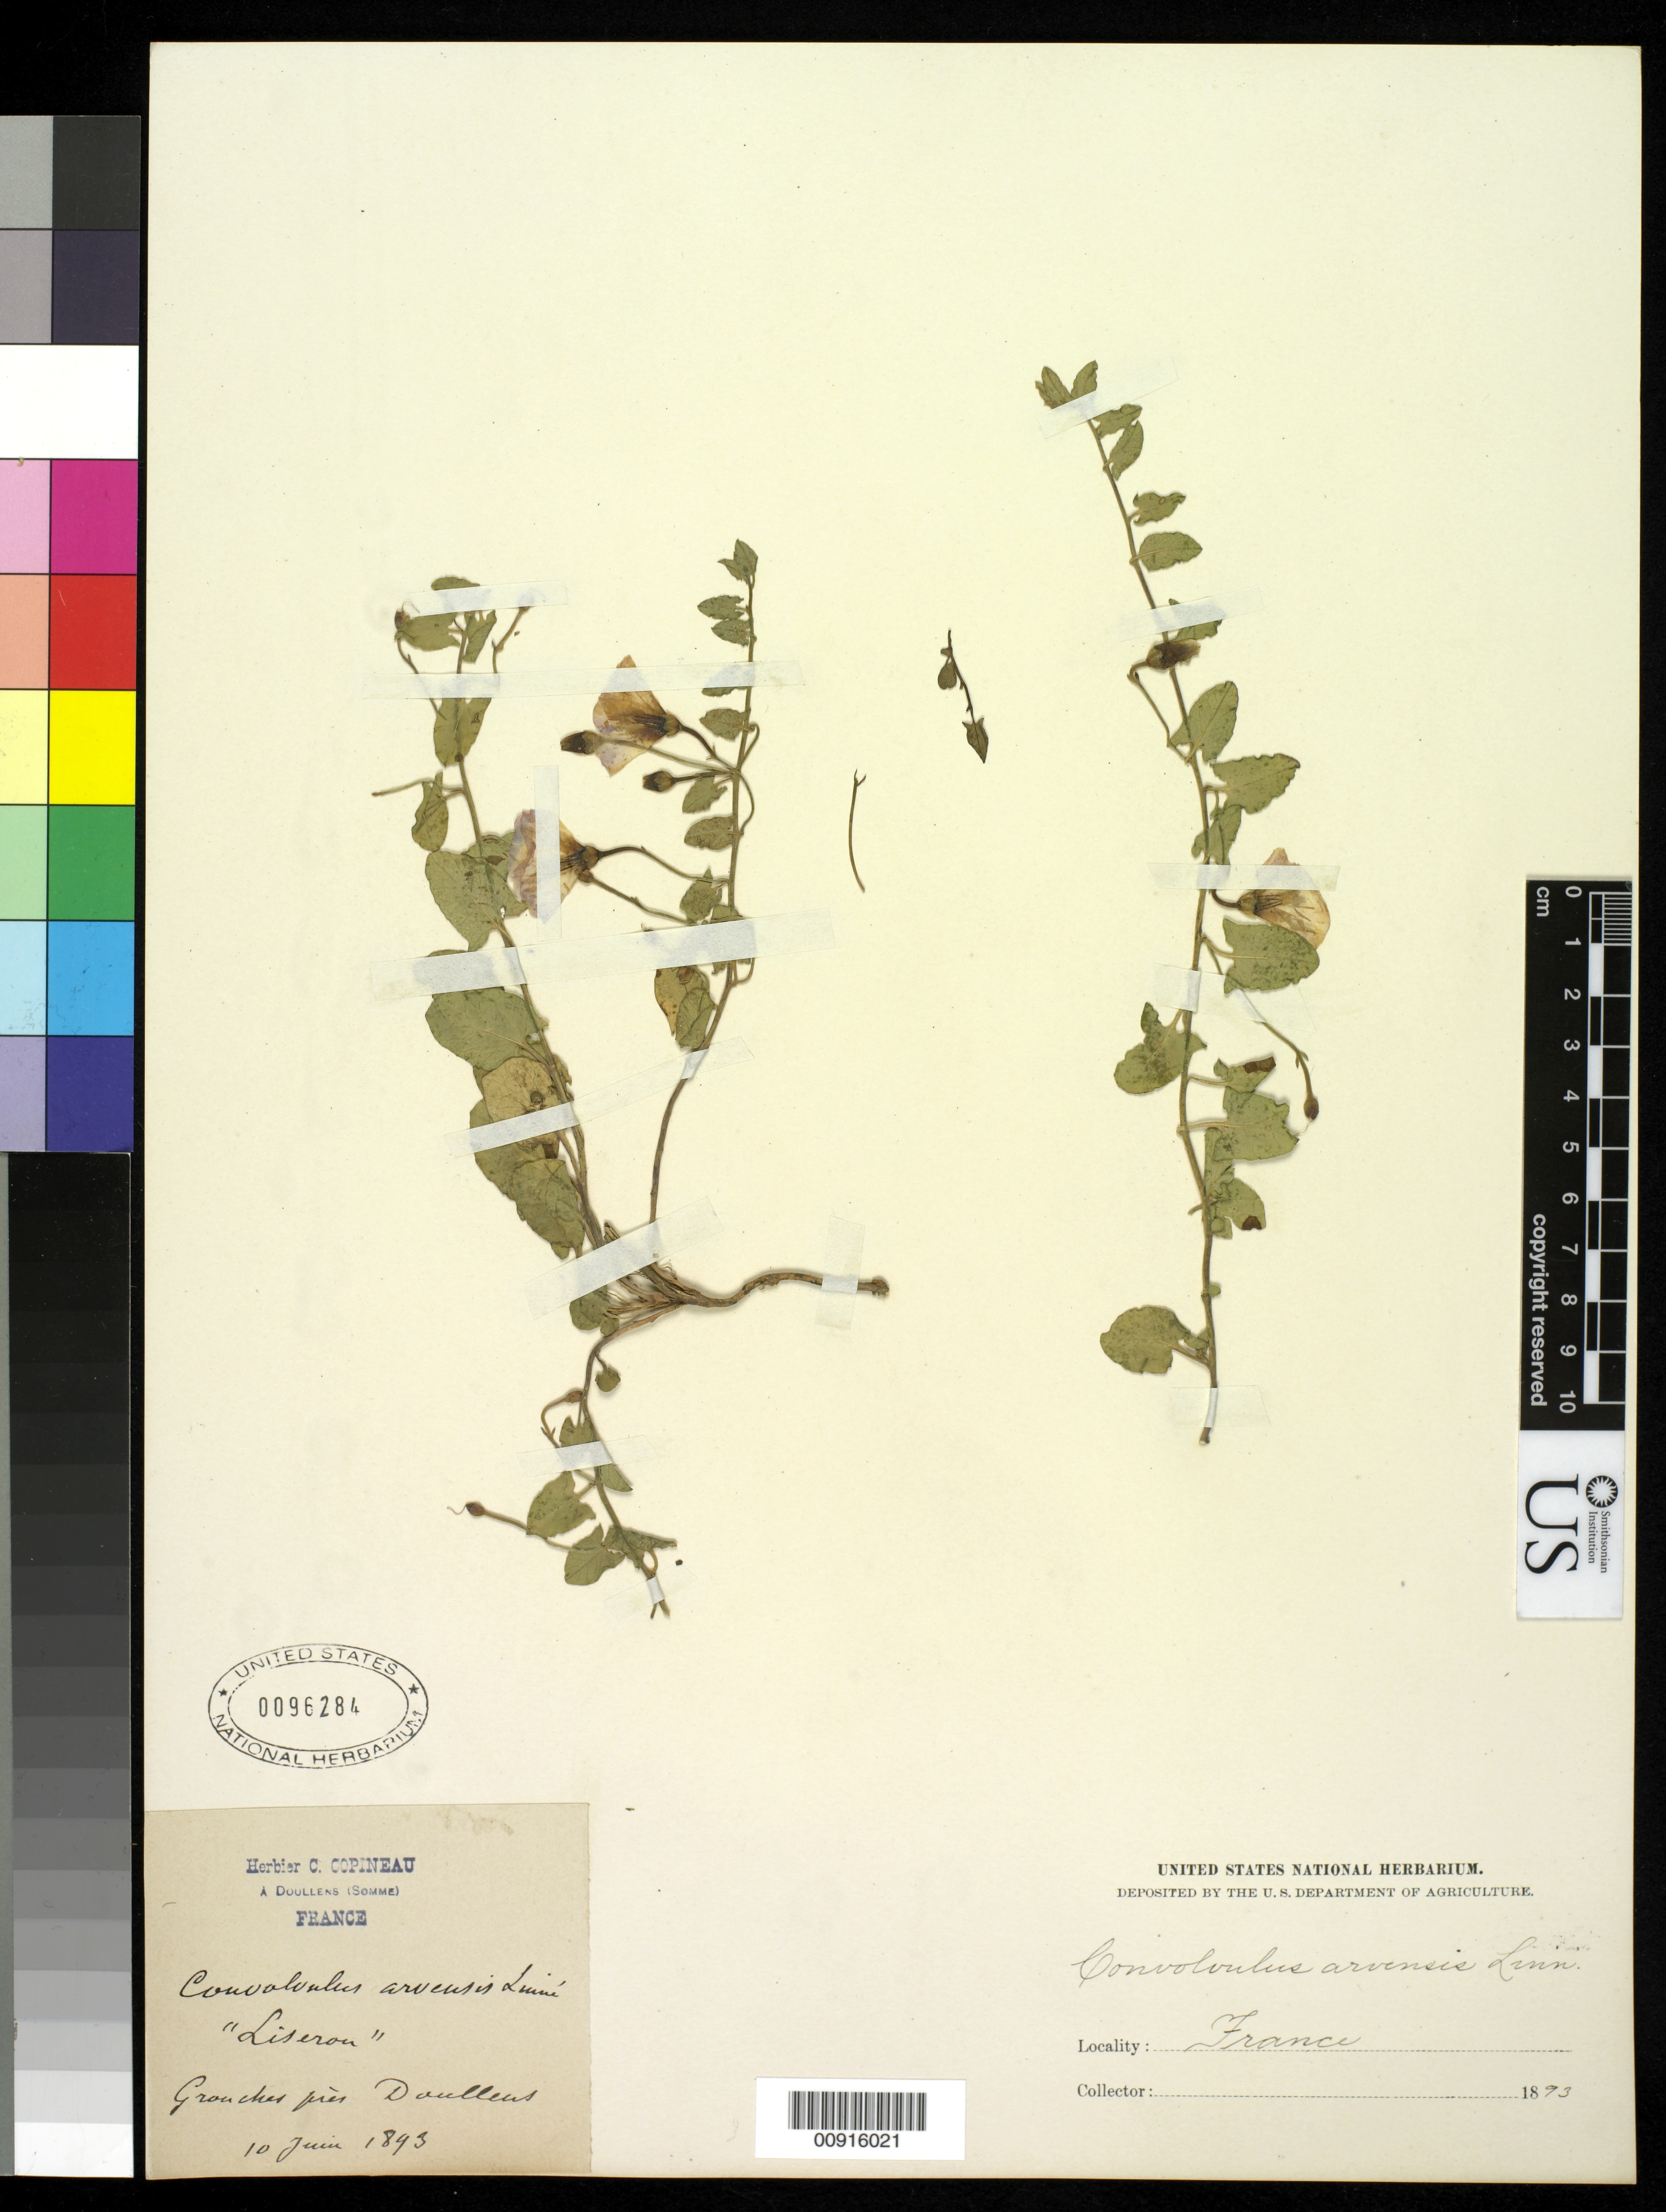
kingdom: Plantae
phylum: Tracheophyta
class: Magnoliopsida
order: Solanales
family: Convolvulaceae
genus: Convolvulus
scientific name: Convolvulus arvensis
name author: L.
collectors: C. Copineau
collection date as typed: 10 Jun 1893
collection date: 1893-06-10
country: France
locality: grouchis près Doullens.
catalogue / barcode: US 96284